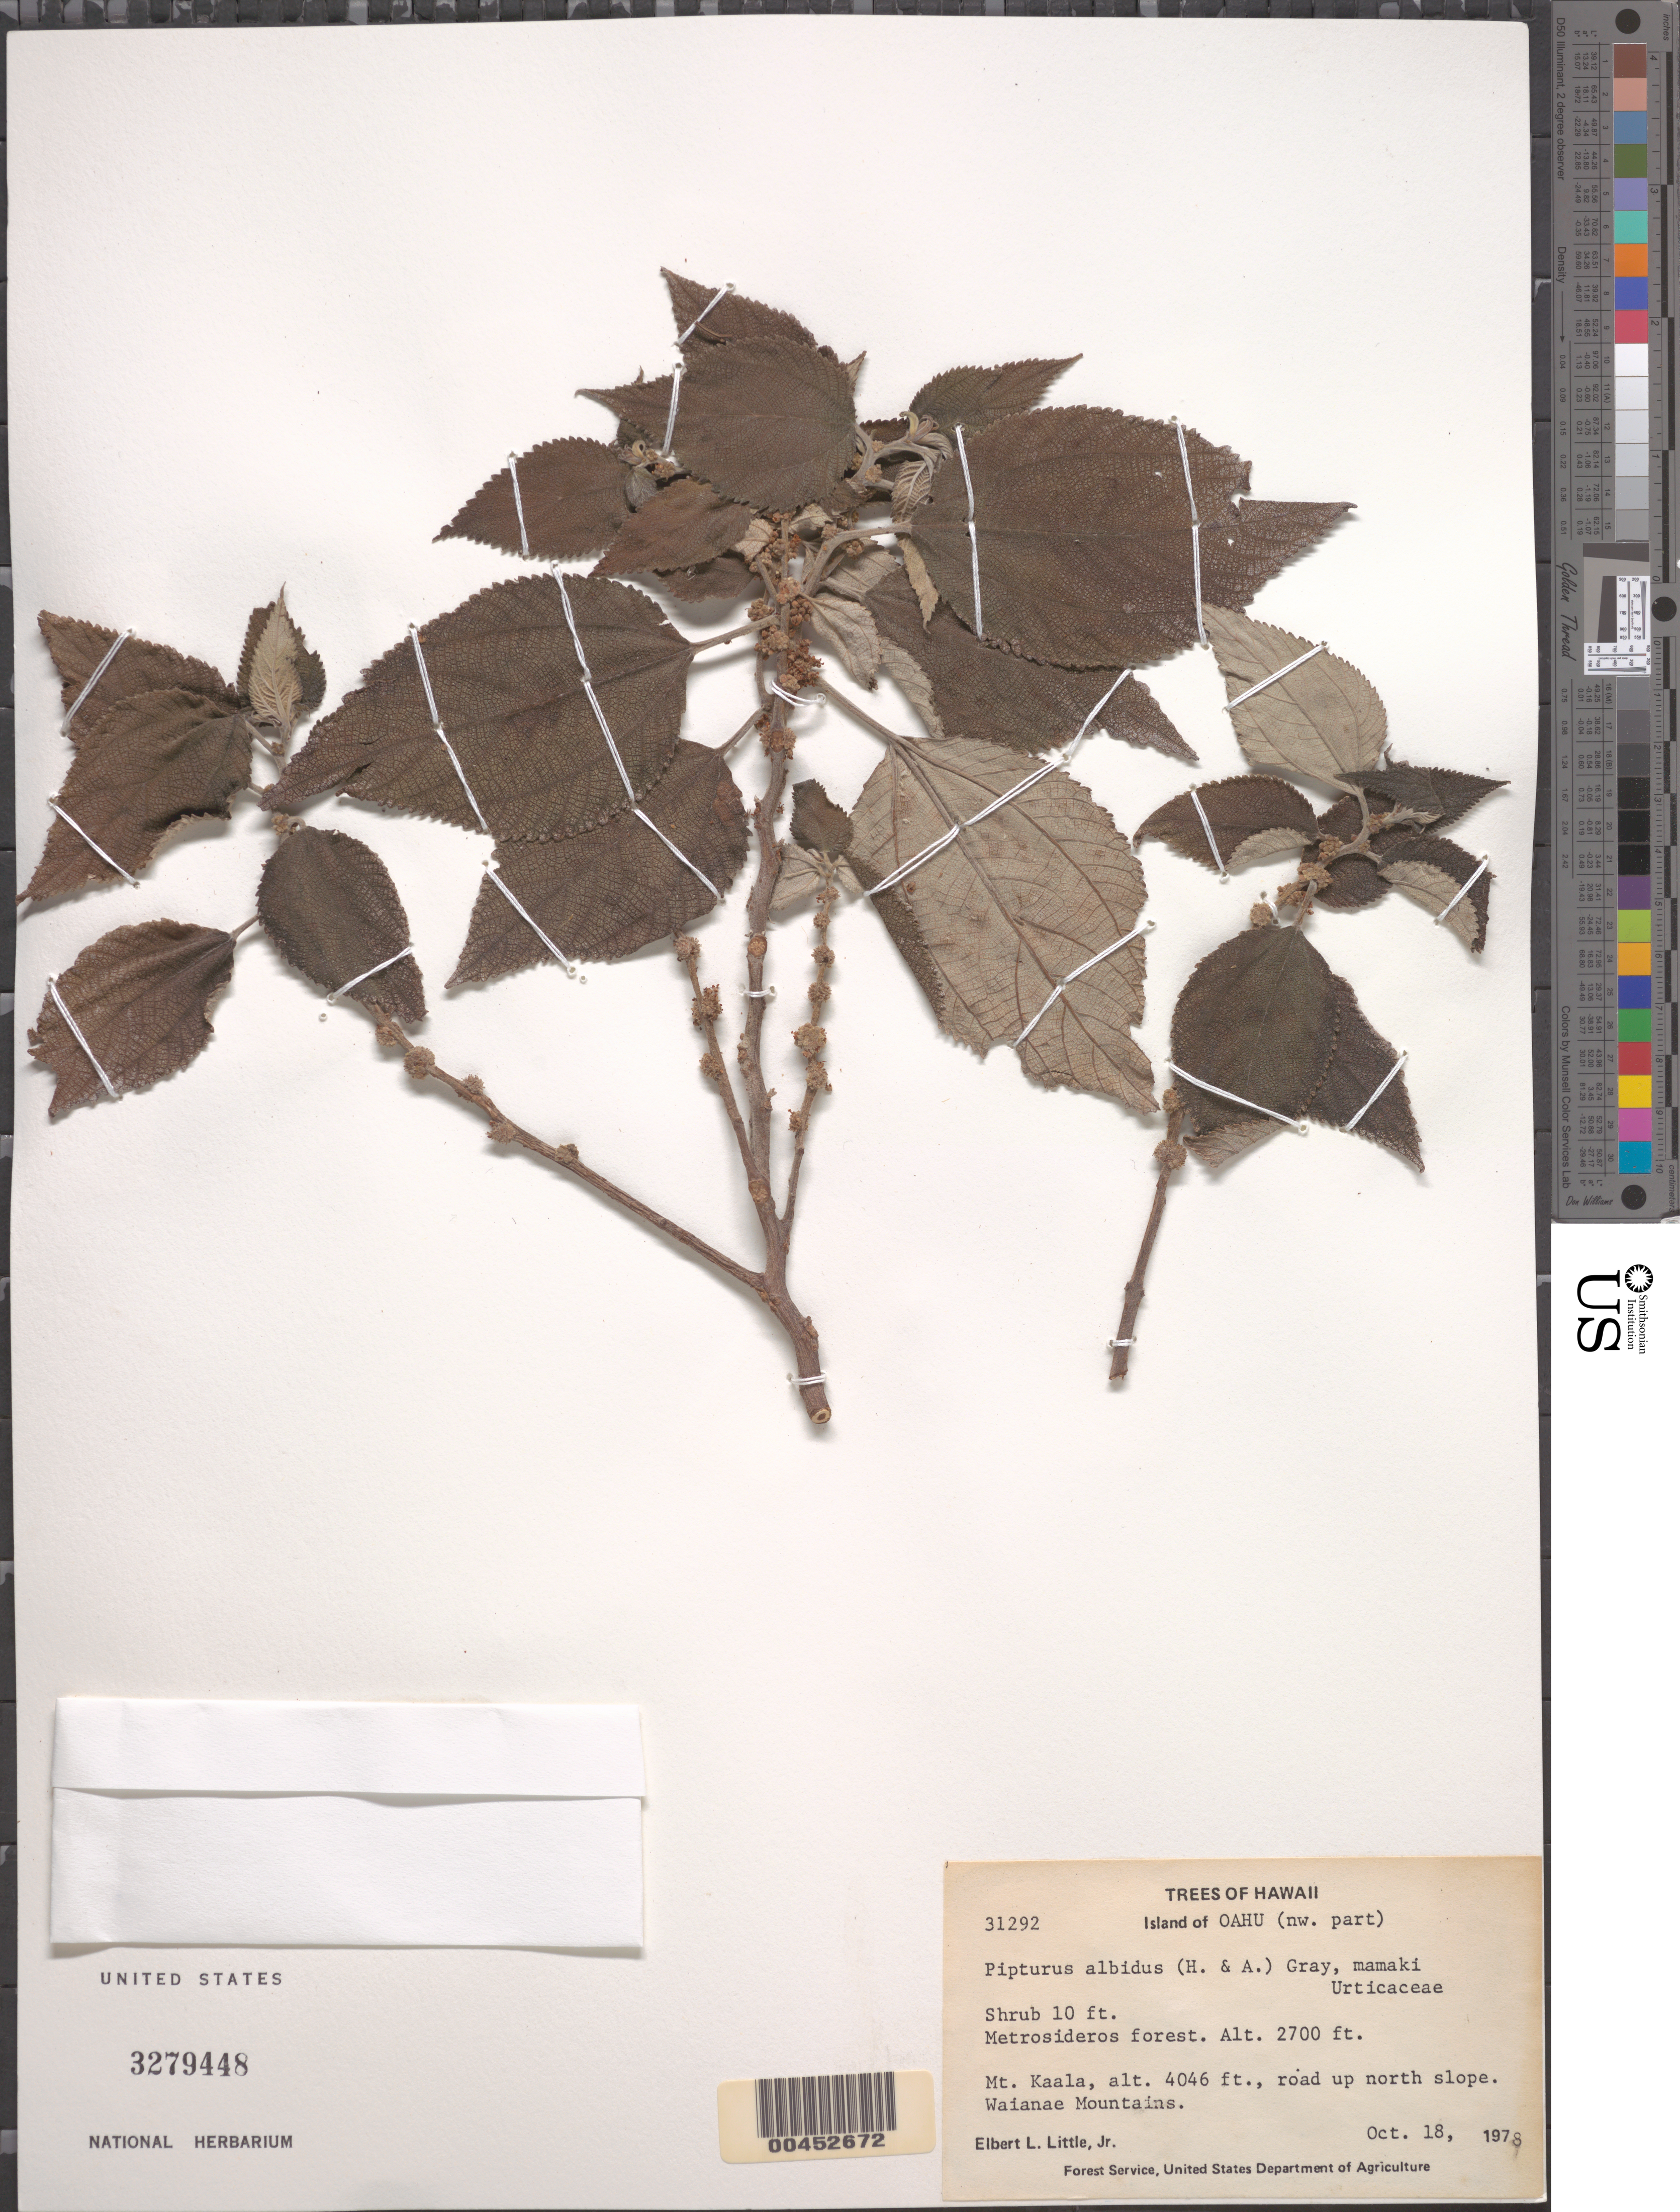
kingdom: Plantae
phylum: Tracheophyta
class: Magnoliopsida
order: Rosales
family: Urticaceae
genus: Pipturus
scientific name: Pipturus albidus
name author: (Hook. & Arn.) A. Gray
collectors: E. L. Little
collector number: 31292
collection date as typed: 18 Oct 1978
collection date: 1978-10-18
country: United States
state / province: Hawaii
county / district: Honolulu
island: Oahu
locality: NW part of Oahu, Mt. Kaala, road up north slope. Waianae Mountains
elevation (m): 823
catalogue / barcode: US 3279448